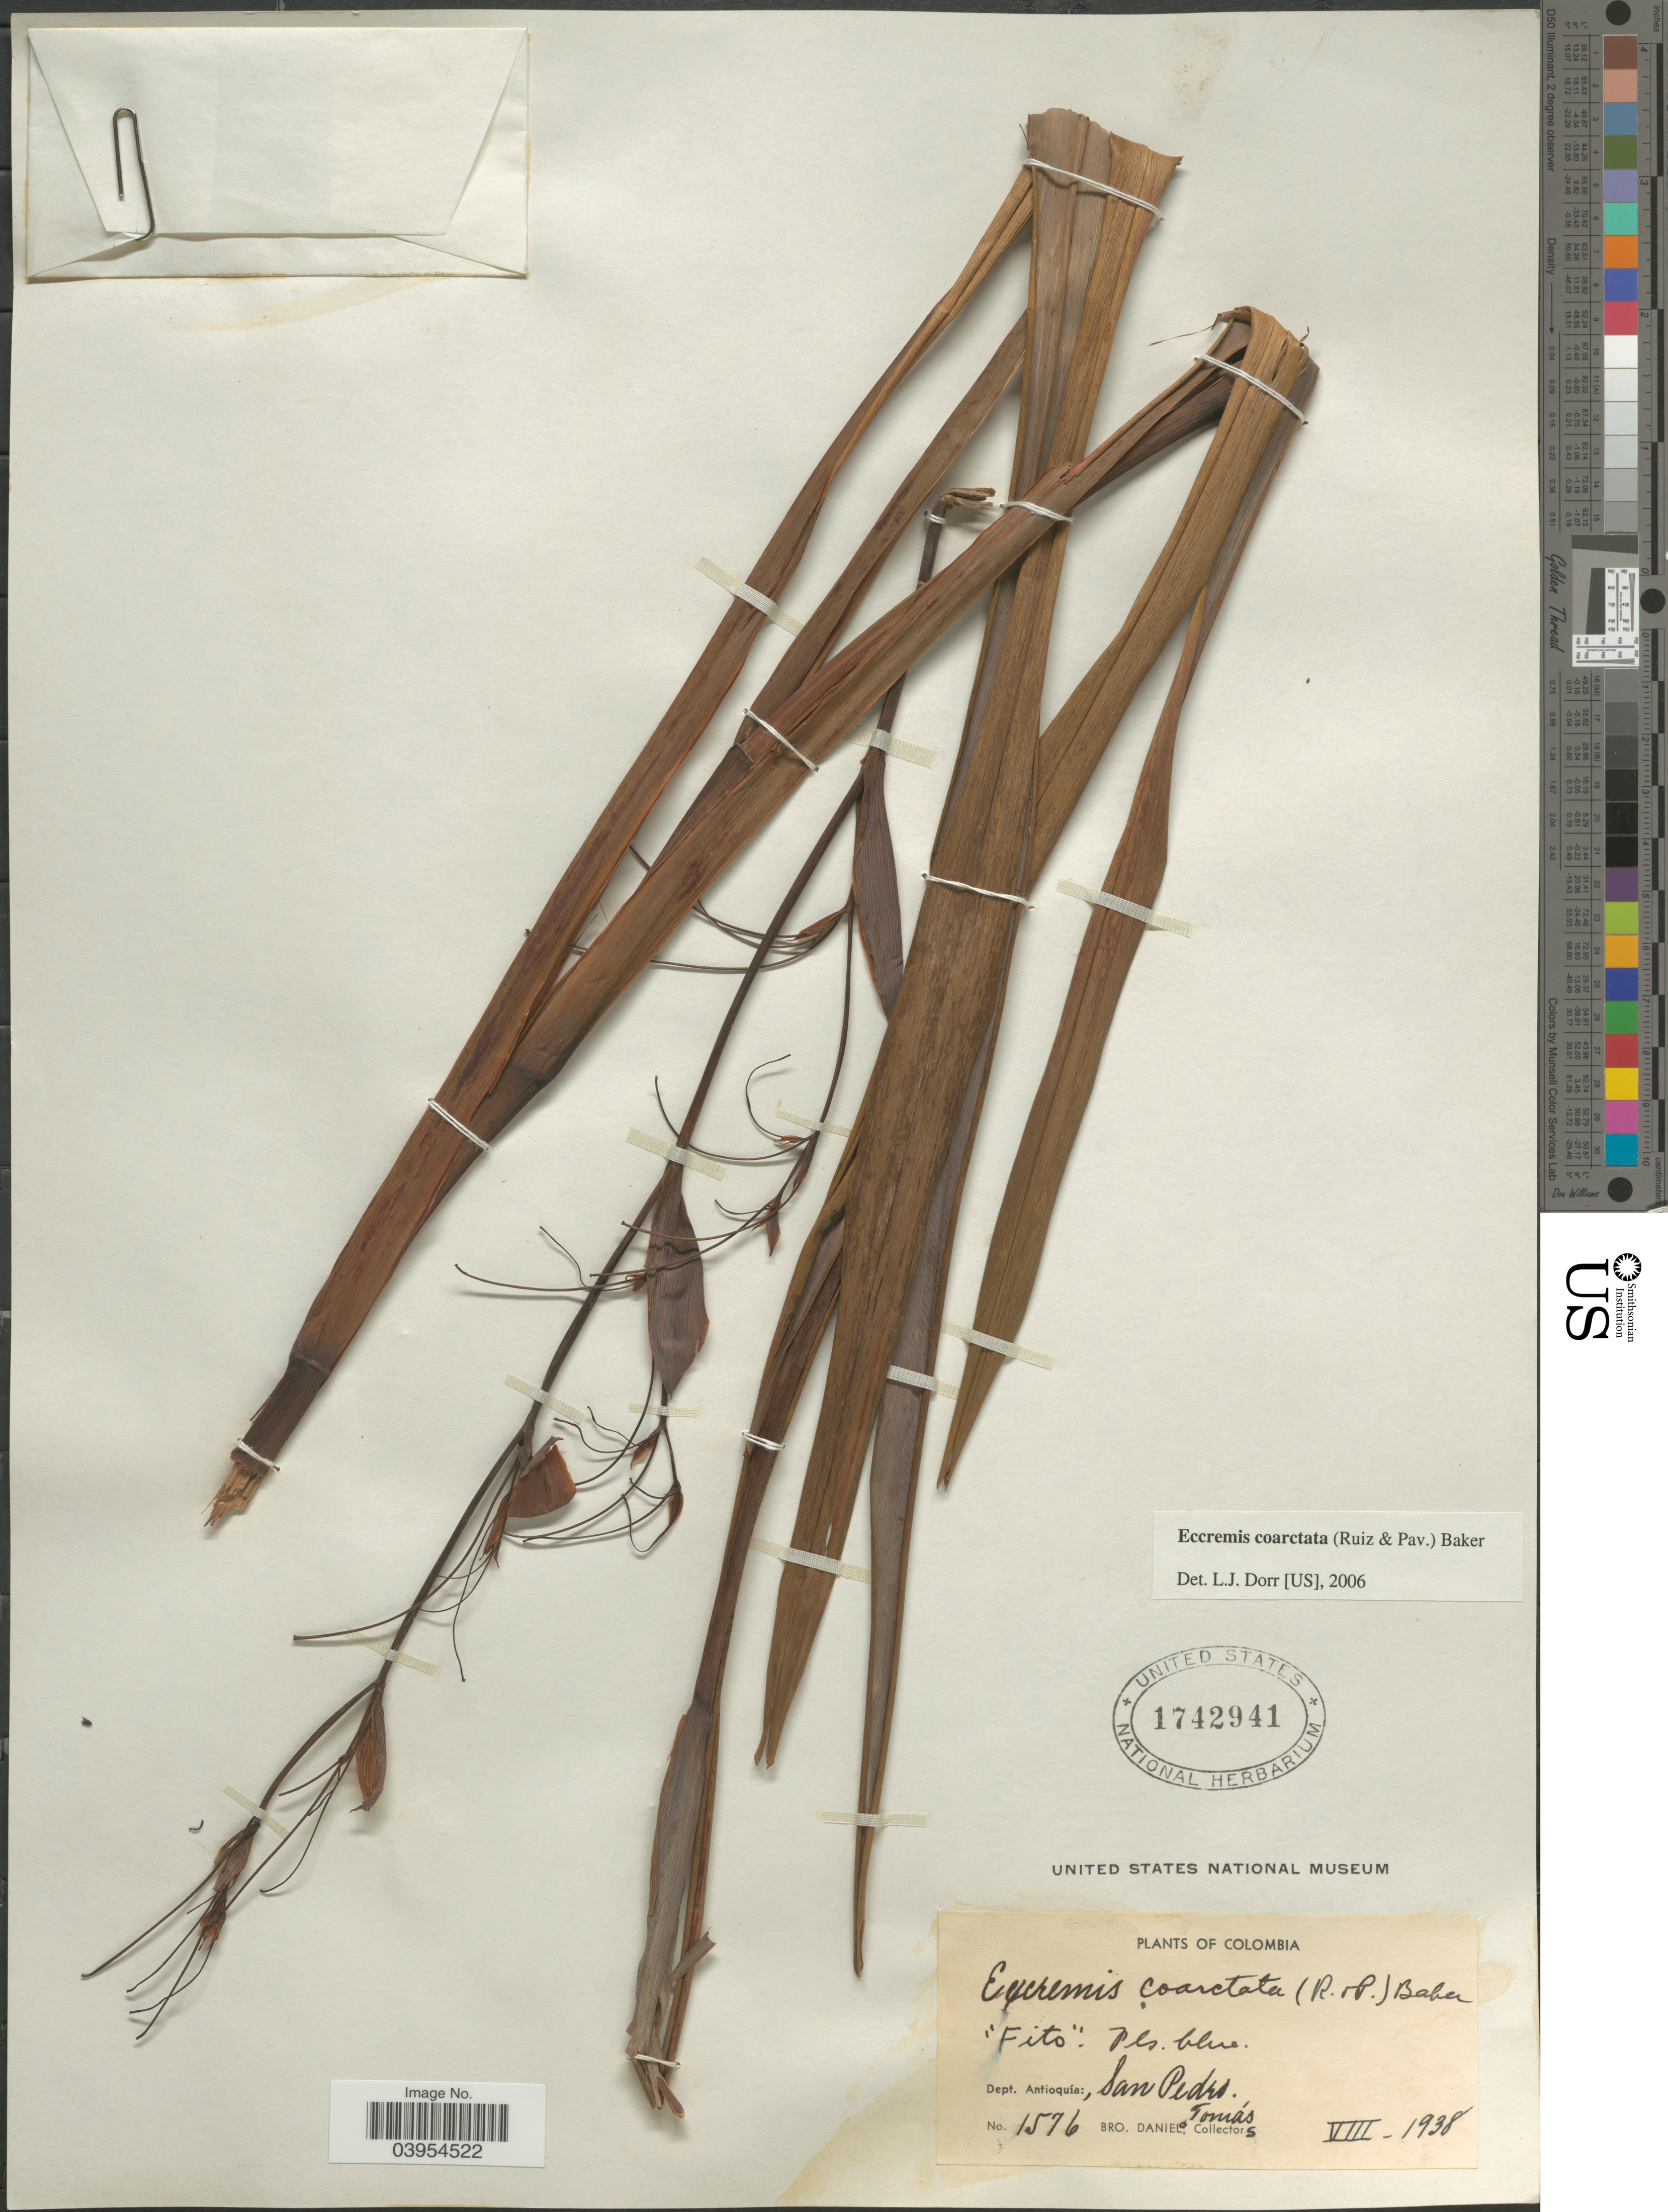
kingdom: Plantae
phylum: Tracheophyta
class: Liliopsida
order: Asparagales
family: Asphodelaceae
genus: Eccremis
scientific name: Eccremis coarctata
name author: Baker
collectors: Bro. Daniel & B. Tomas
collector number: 1576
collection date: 1938-08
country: Colombia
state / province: Antioquia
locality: Dept. Antioquia, San Pedro.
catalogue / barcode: US 1742941